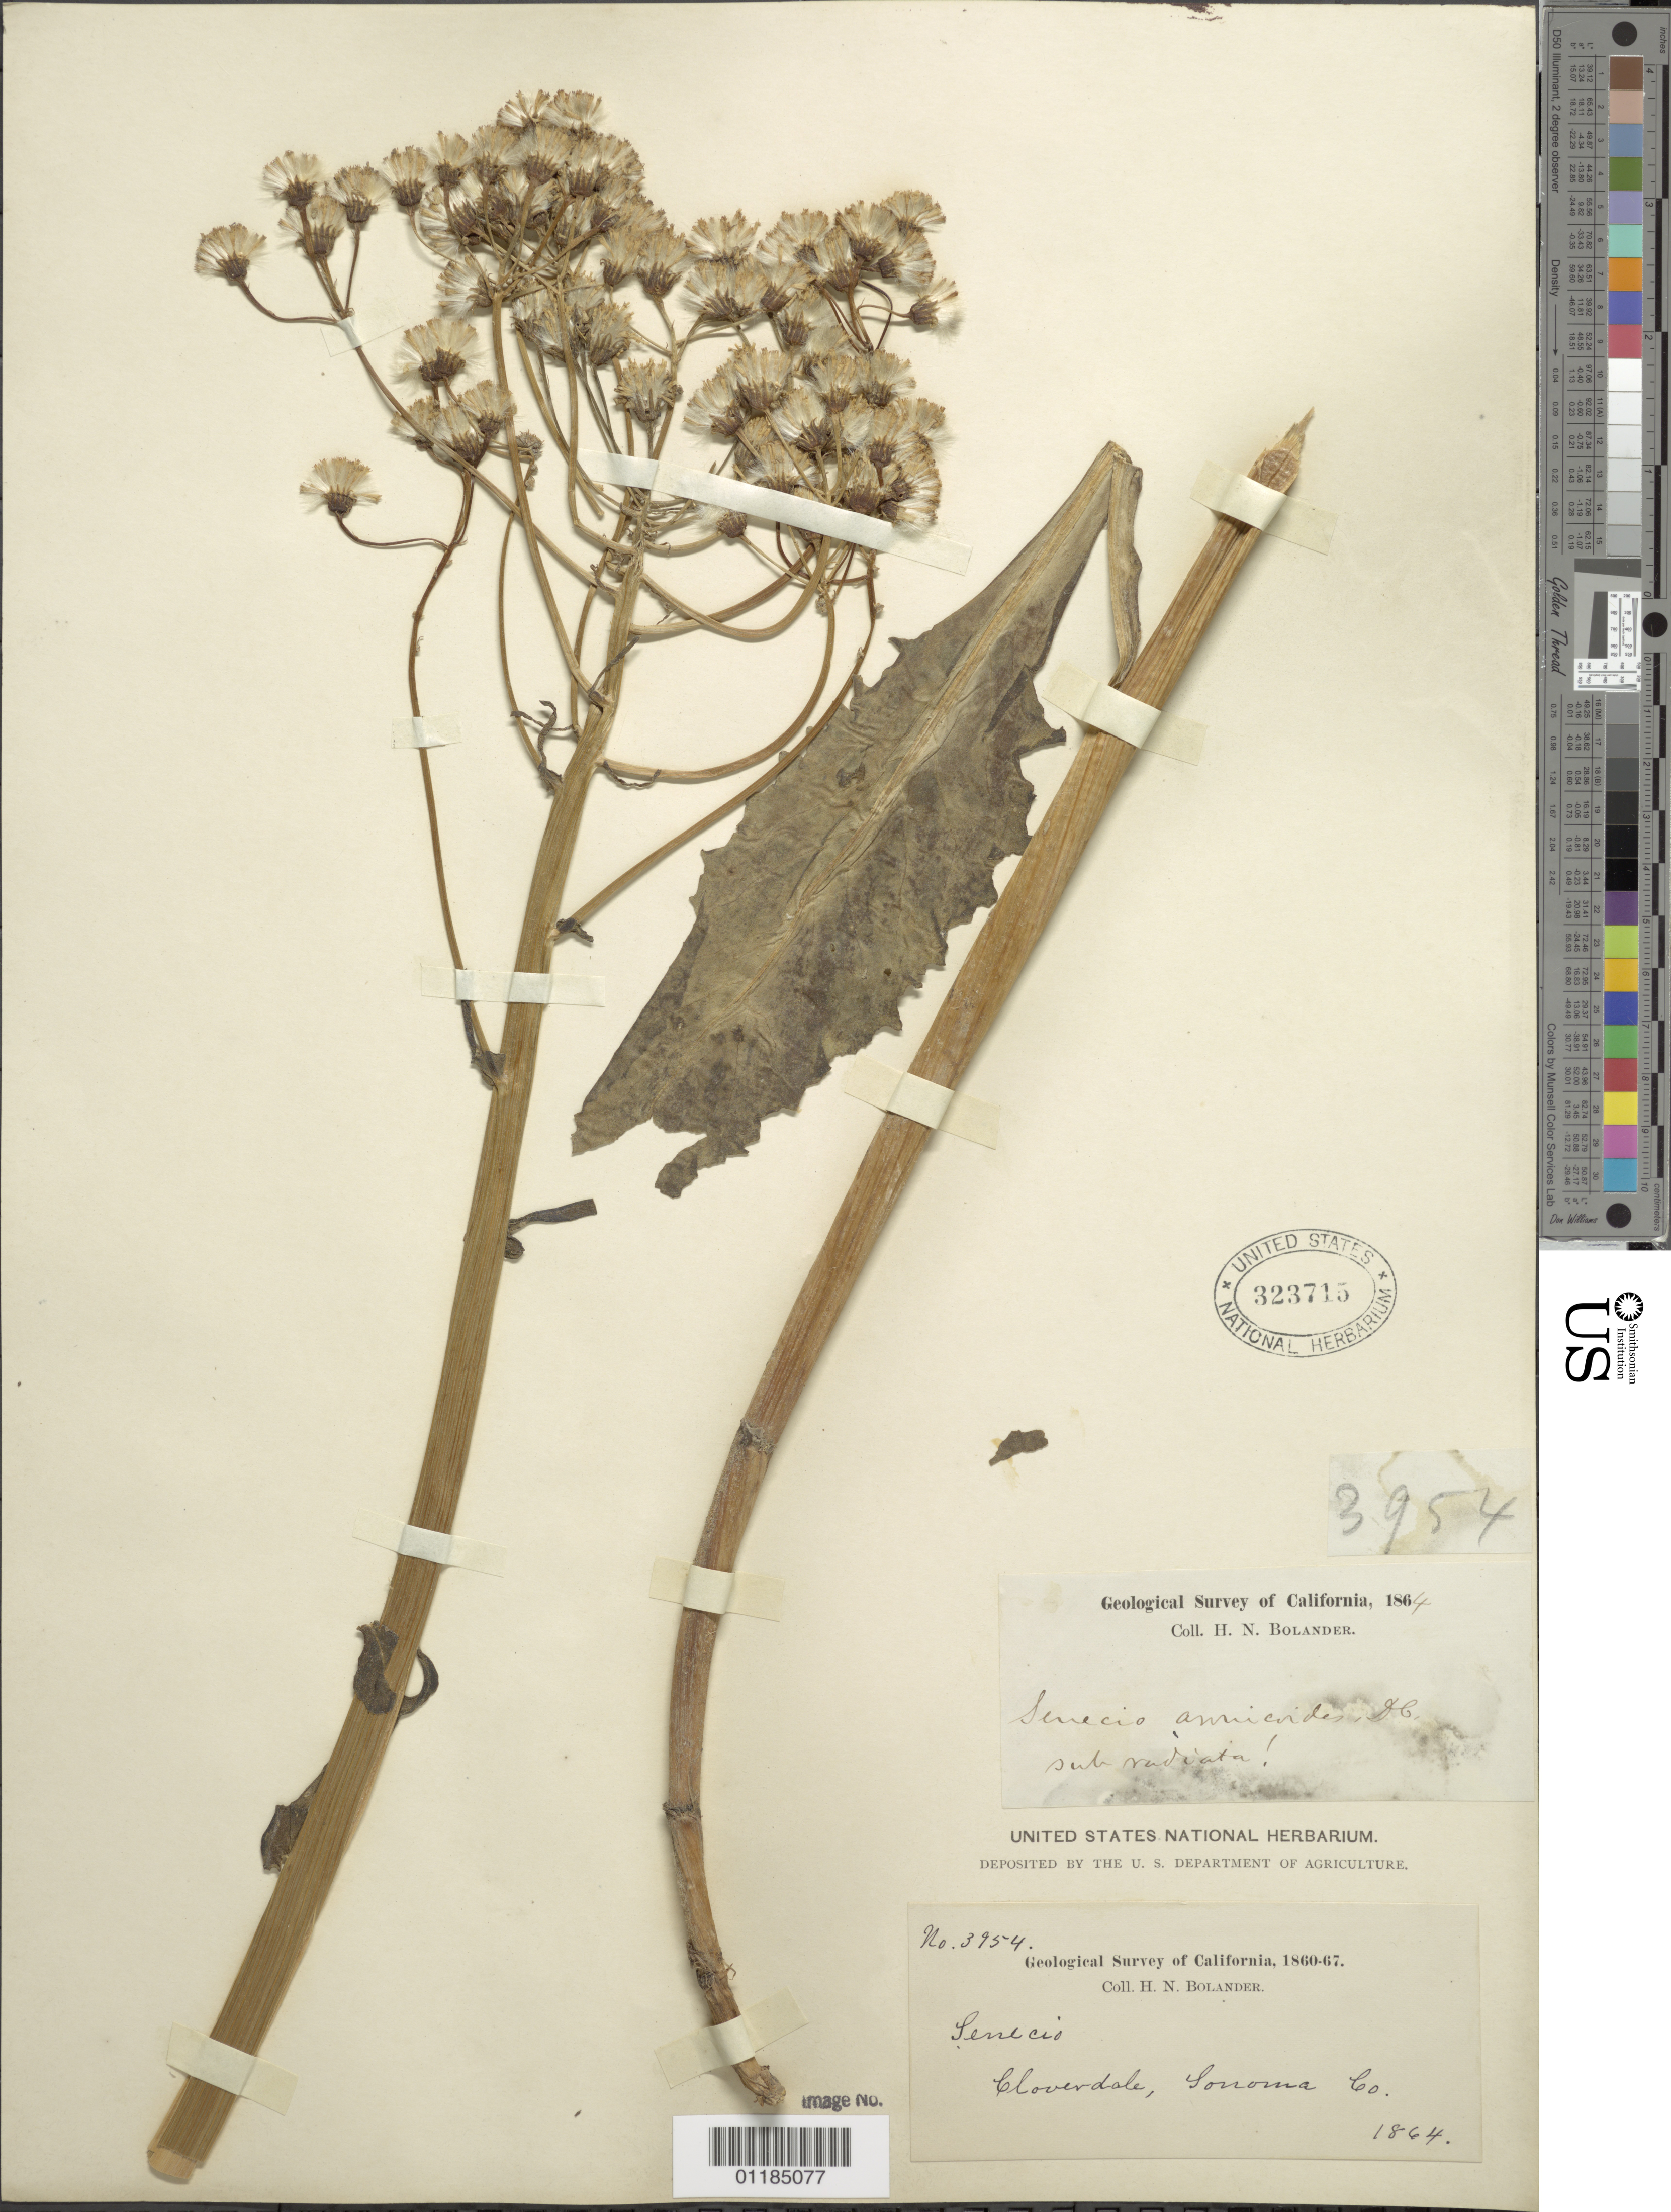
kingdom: Plantae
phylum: Tracheophyta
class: Magnoliopsida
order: Asterales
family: Asteraceae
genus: Senecio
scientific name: Senecio aronicoides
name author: DC.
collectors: H. Bolander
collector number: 3954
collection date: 1864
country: United States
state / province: California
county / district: Sonoma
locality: At Cloverdale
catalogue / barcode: US 323715